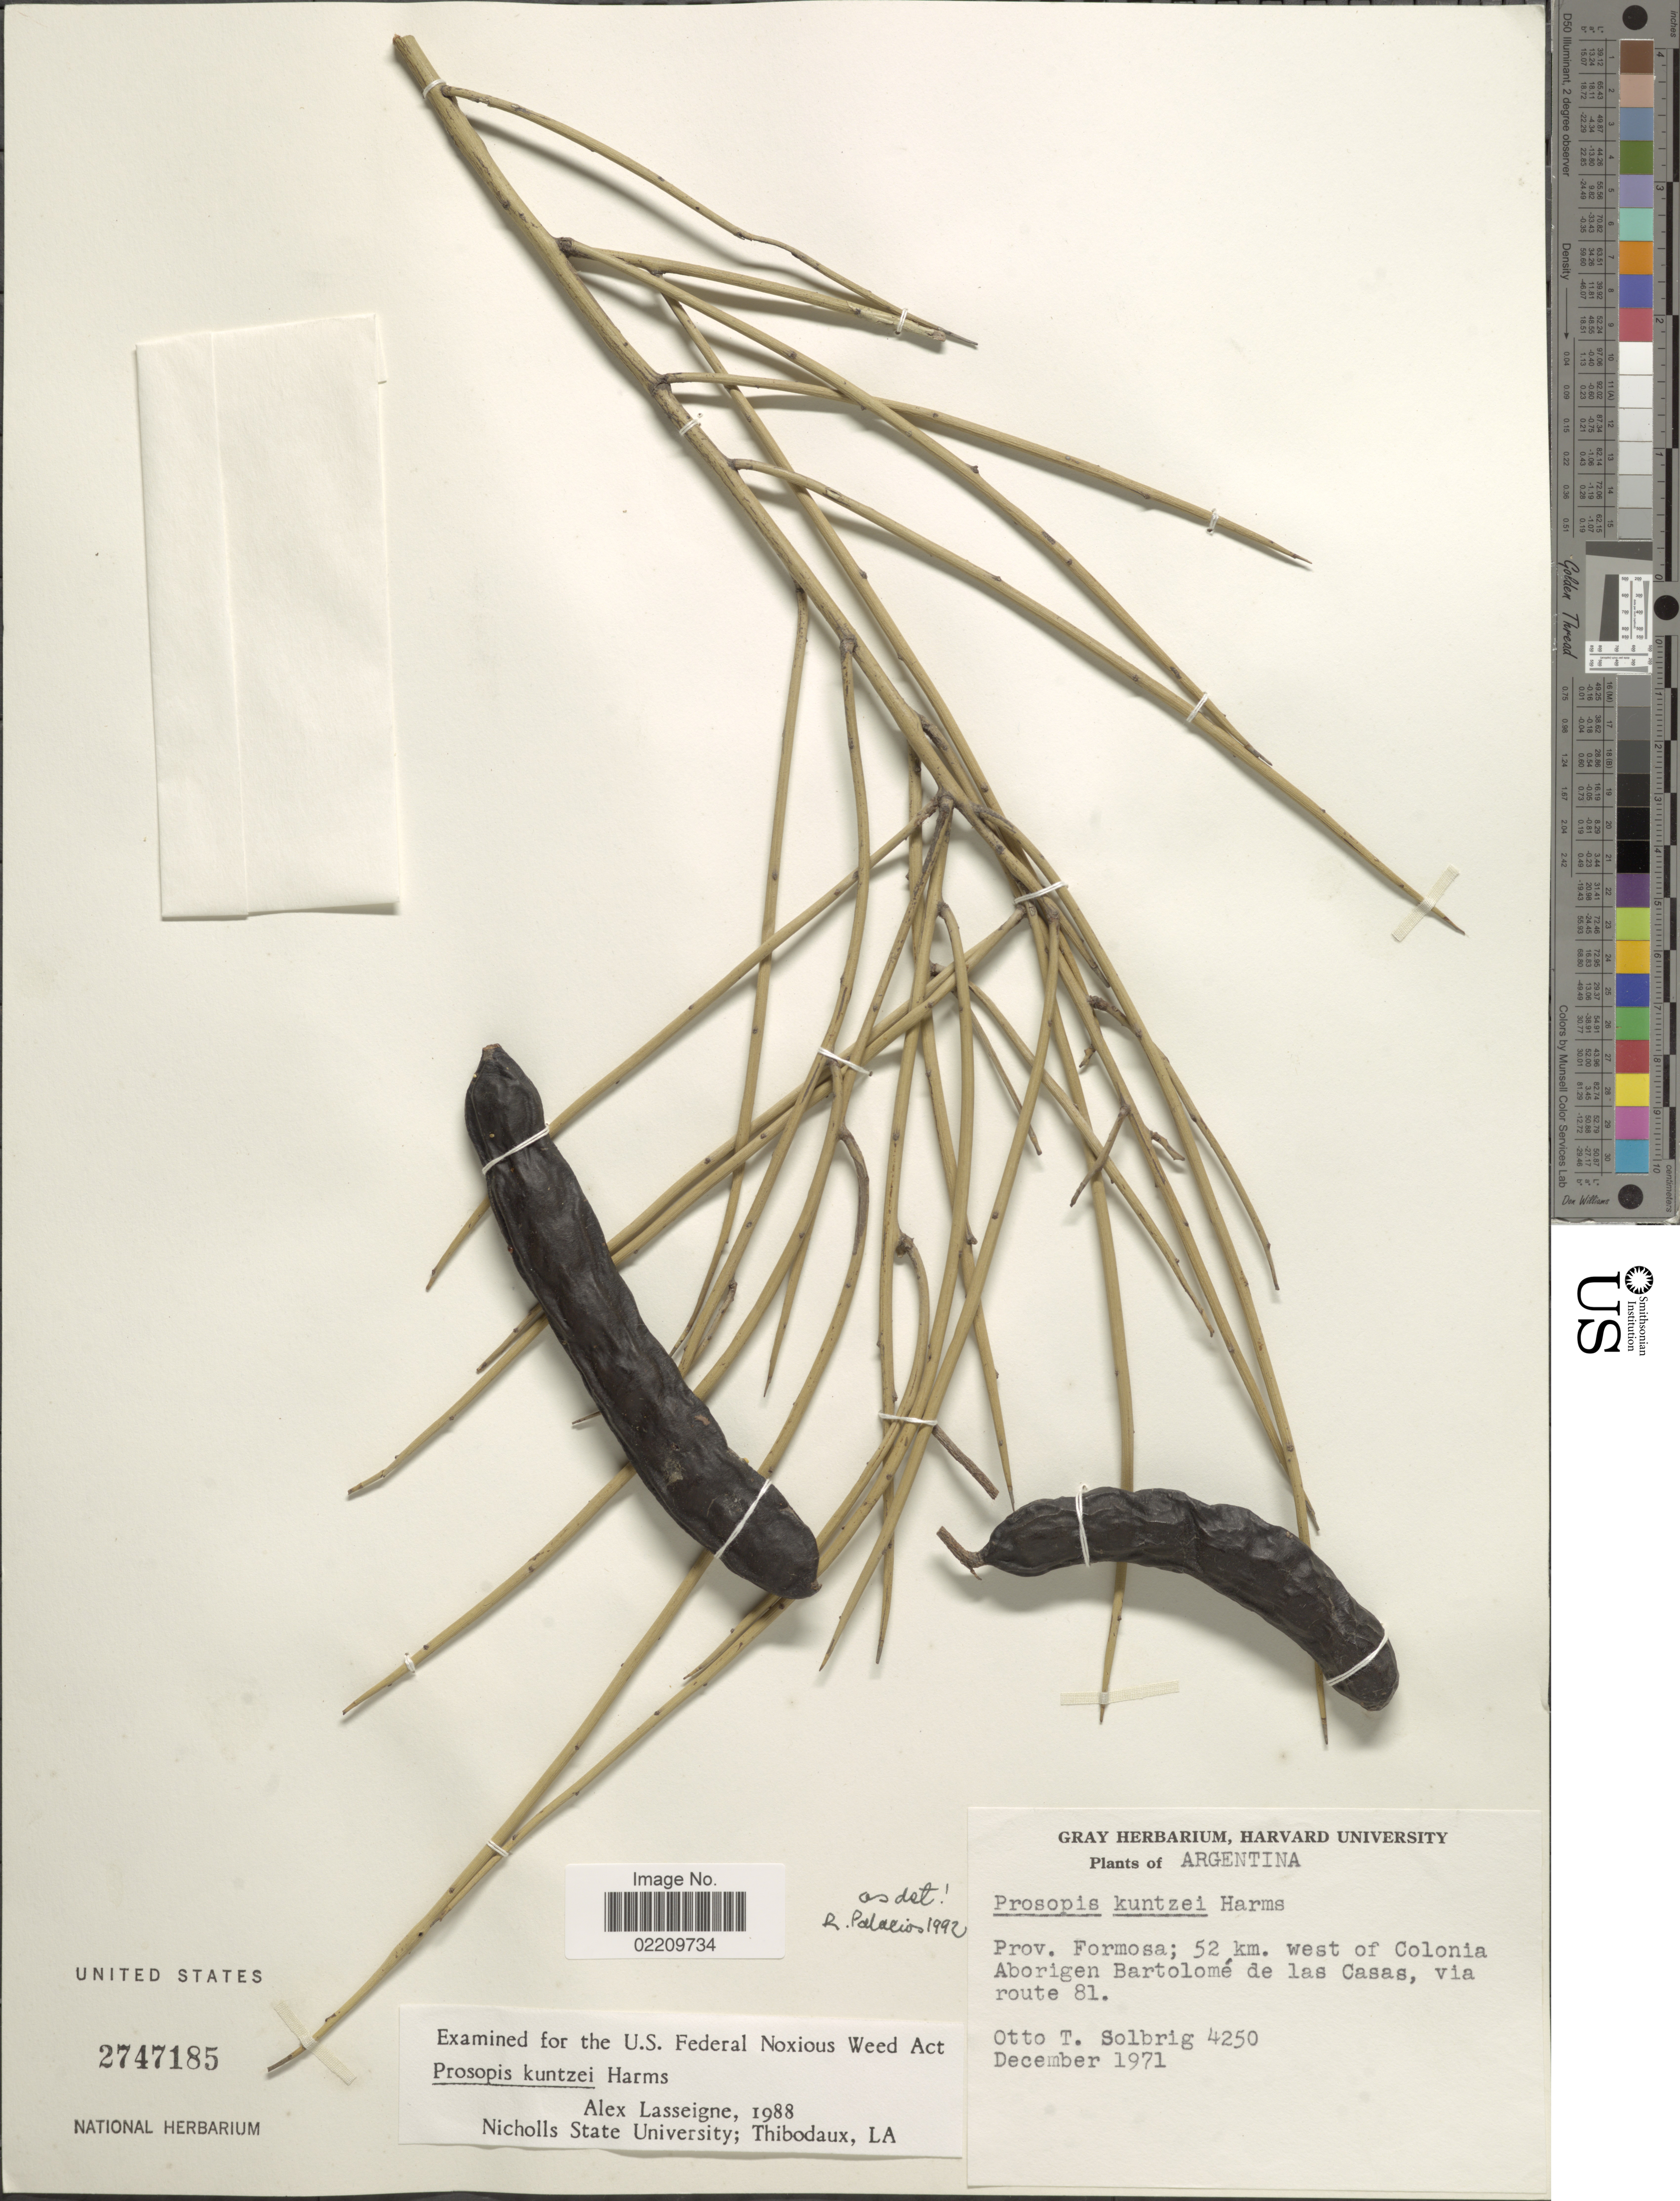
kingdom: Plantae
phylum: Tracheophyta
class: Magnoliopsida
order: Fabales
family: Fabaceae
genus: Neltuma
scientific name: Neltuma kuntzei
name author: (Harms ex Kuntze) C. E. Hughes & G.P. Lewis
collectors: O. T. Solbrig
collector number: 4250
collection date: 1971-12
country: Argentina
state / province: Formosa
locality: Prov. Formosa; 52 km. west of Colonia Aborigen Bartolomé de las Casas, via route 81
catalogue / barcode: US 2747185